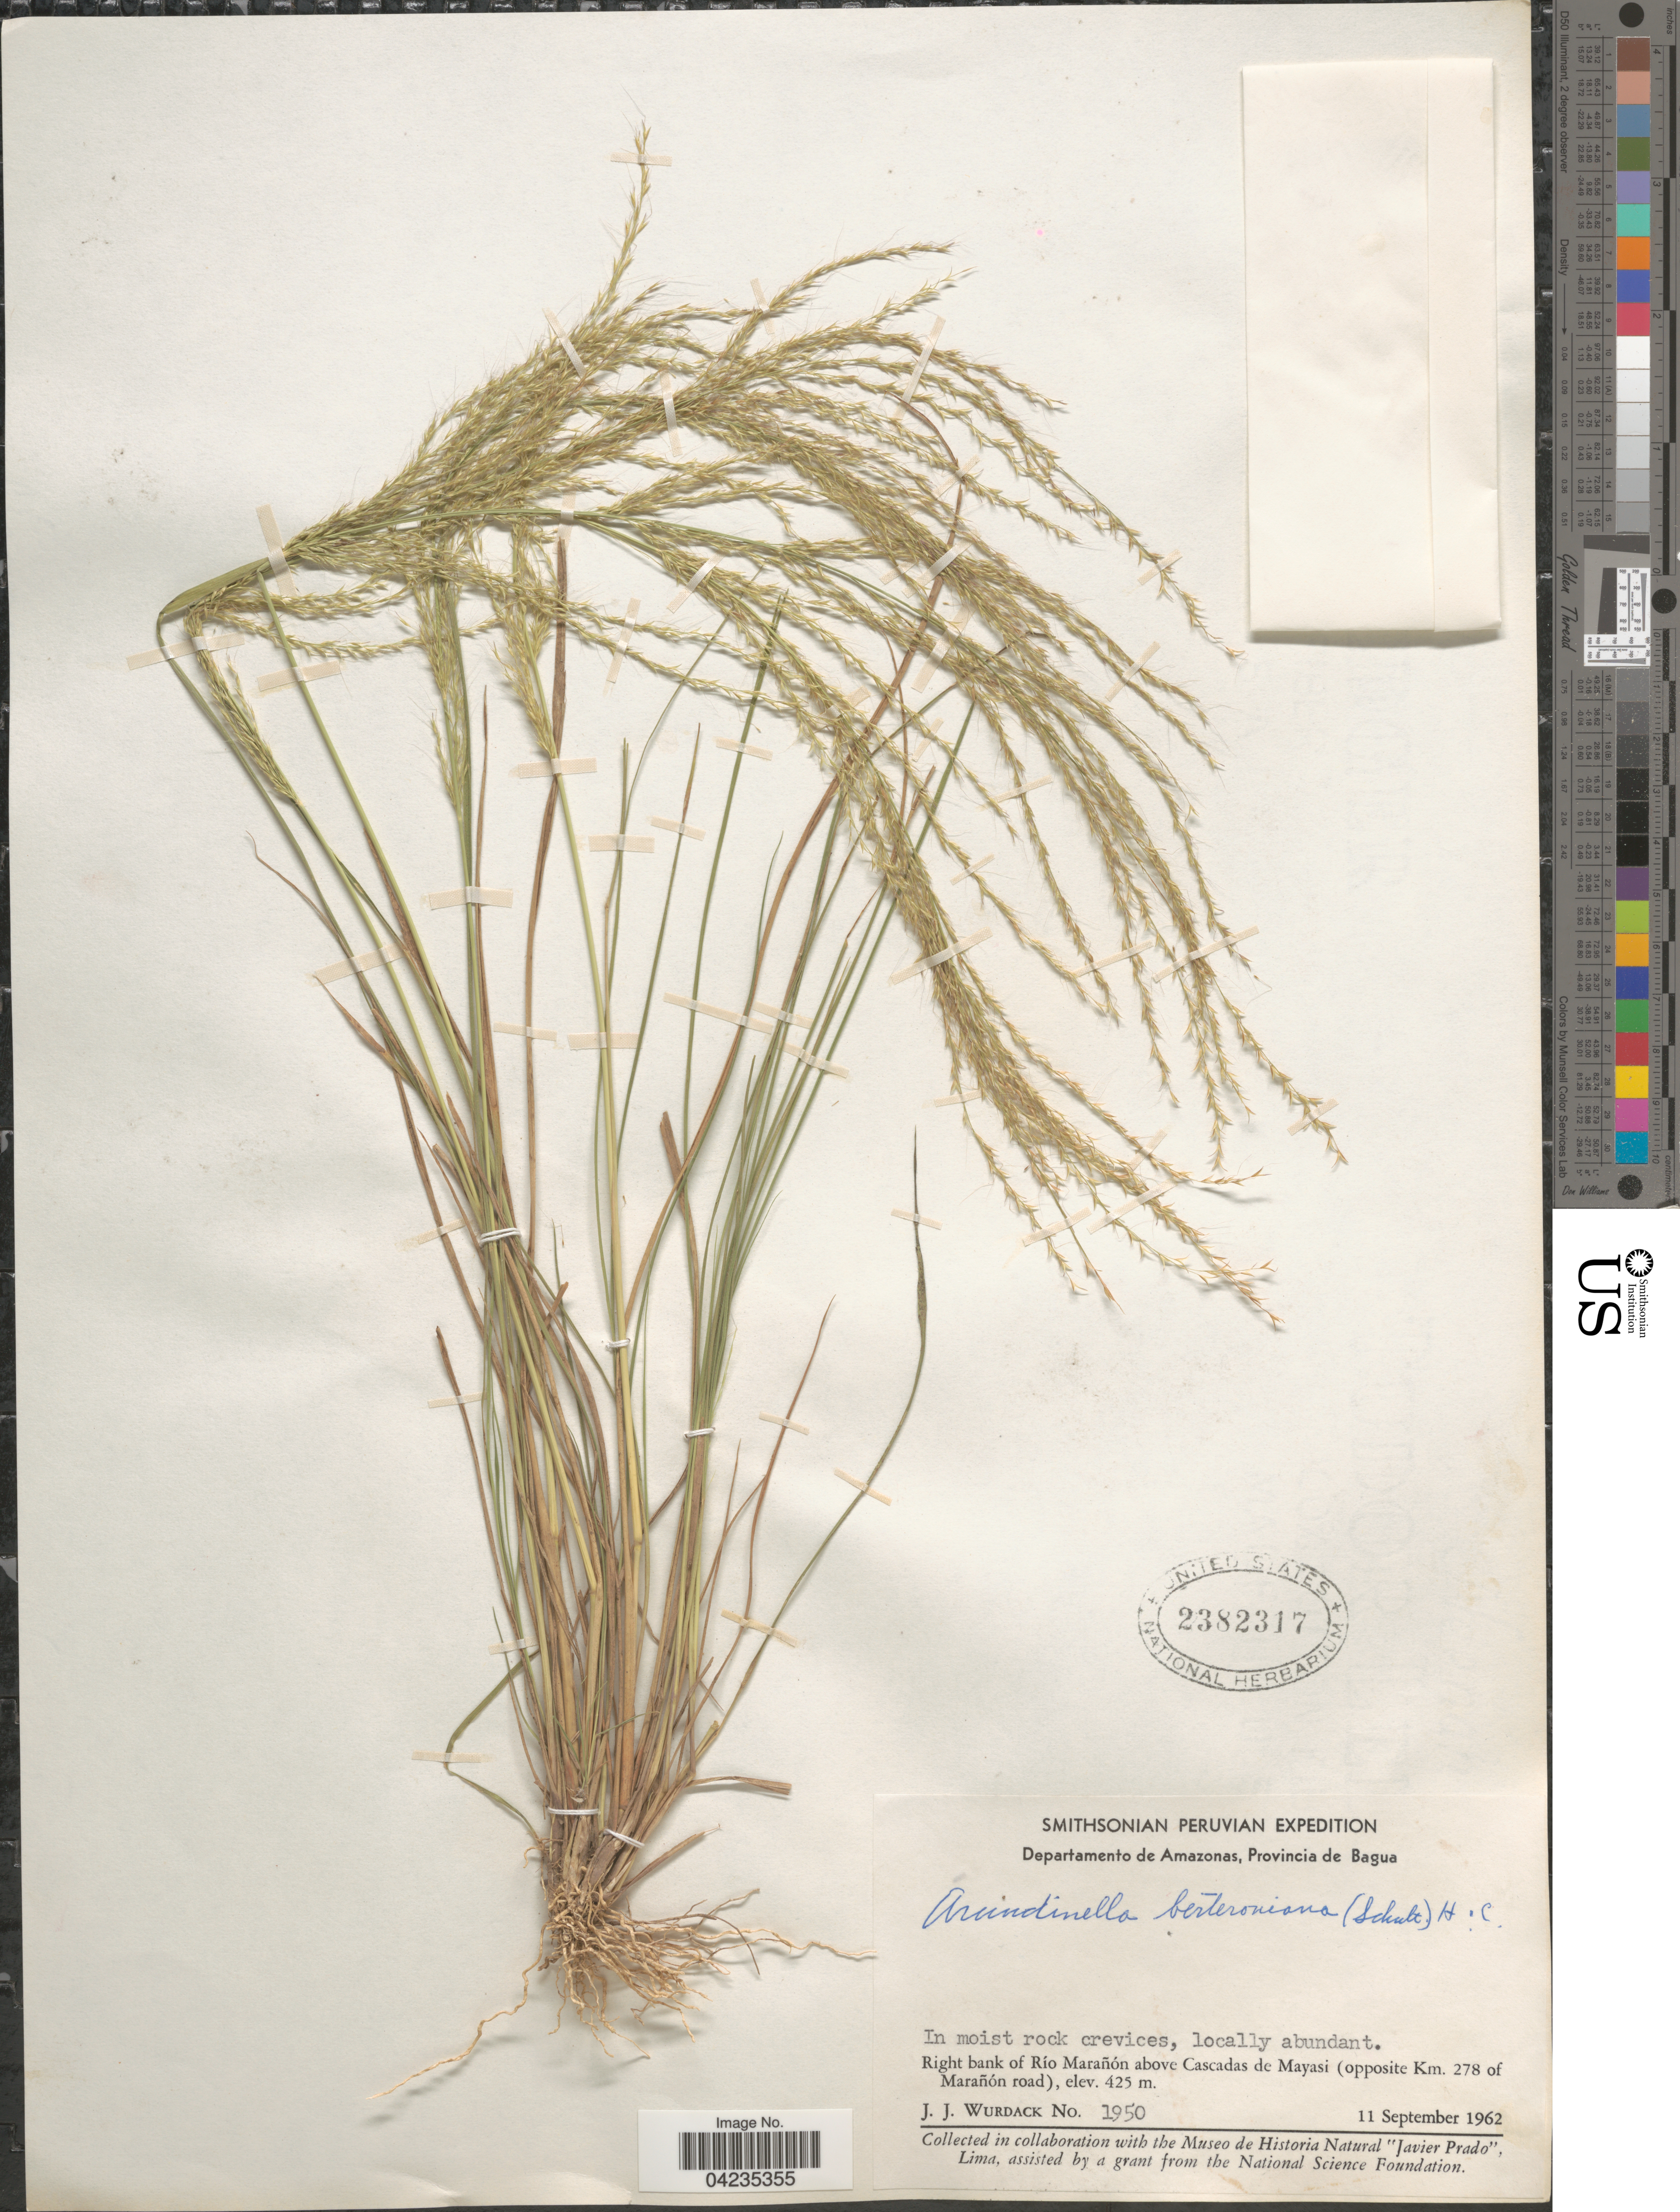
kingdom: Plantae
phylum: Tracheophyta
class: Liliopsida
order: Poales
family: Poaceae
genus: Arundinella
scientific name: Arundinella berteroniana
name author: (Schult.) Hitchc. & Chase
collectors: J. J. Wurdack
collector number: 1950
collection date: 1962-09-11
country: Peru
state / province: Amazonas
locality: Smithsonian Peruvian Expedition. Departamento de Amazonas, Provincia de Bagua. Right bank of Río Marañón above Cascadas de Mayasi (opposite Km. 278 of Marañón road).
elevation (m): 425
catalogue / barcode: US 2382317